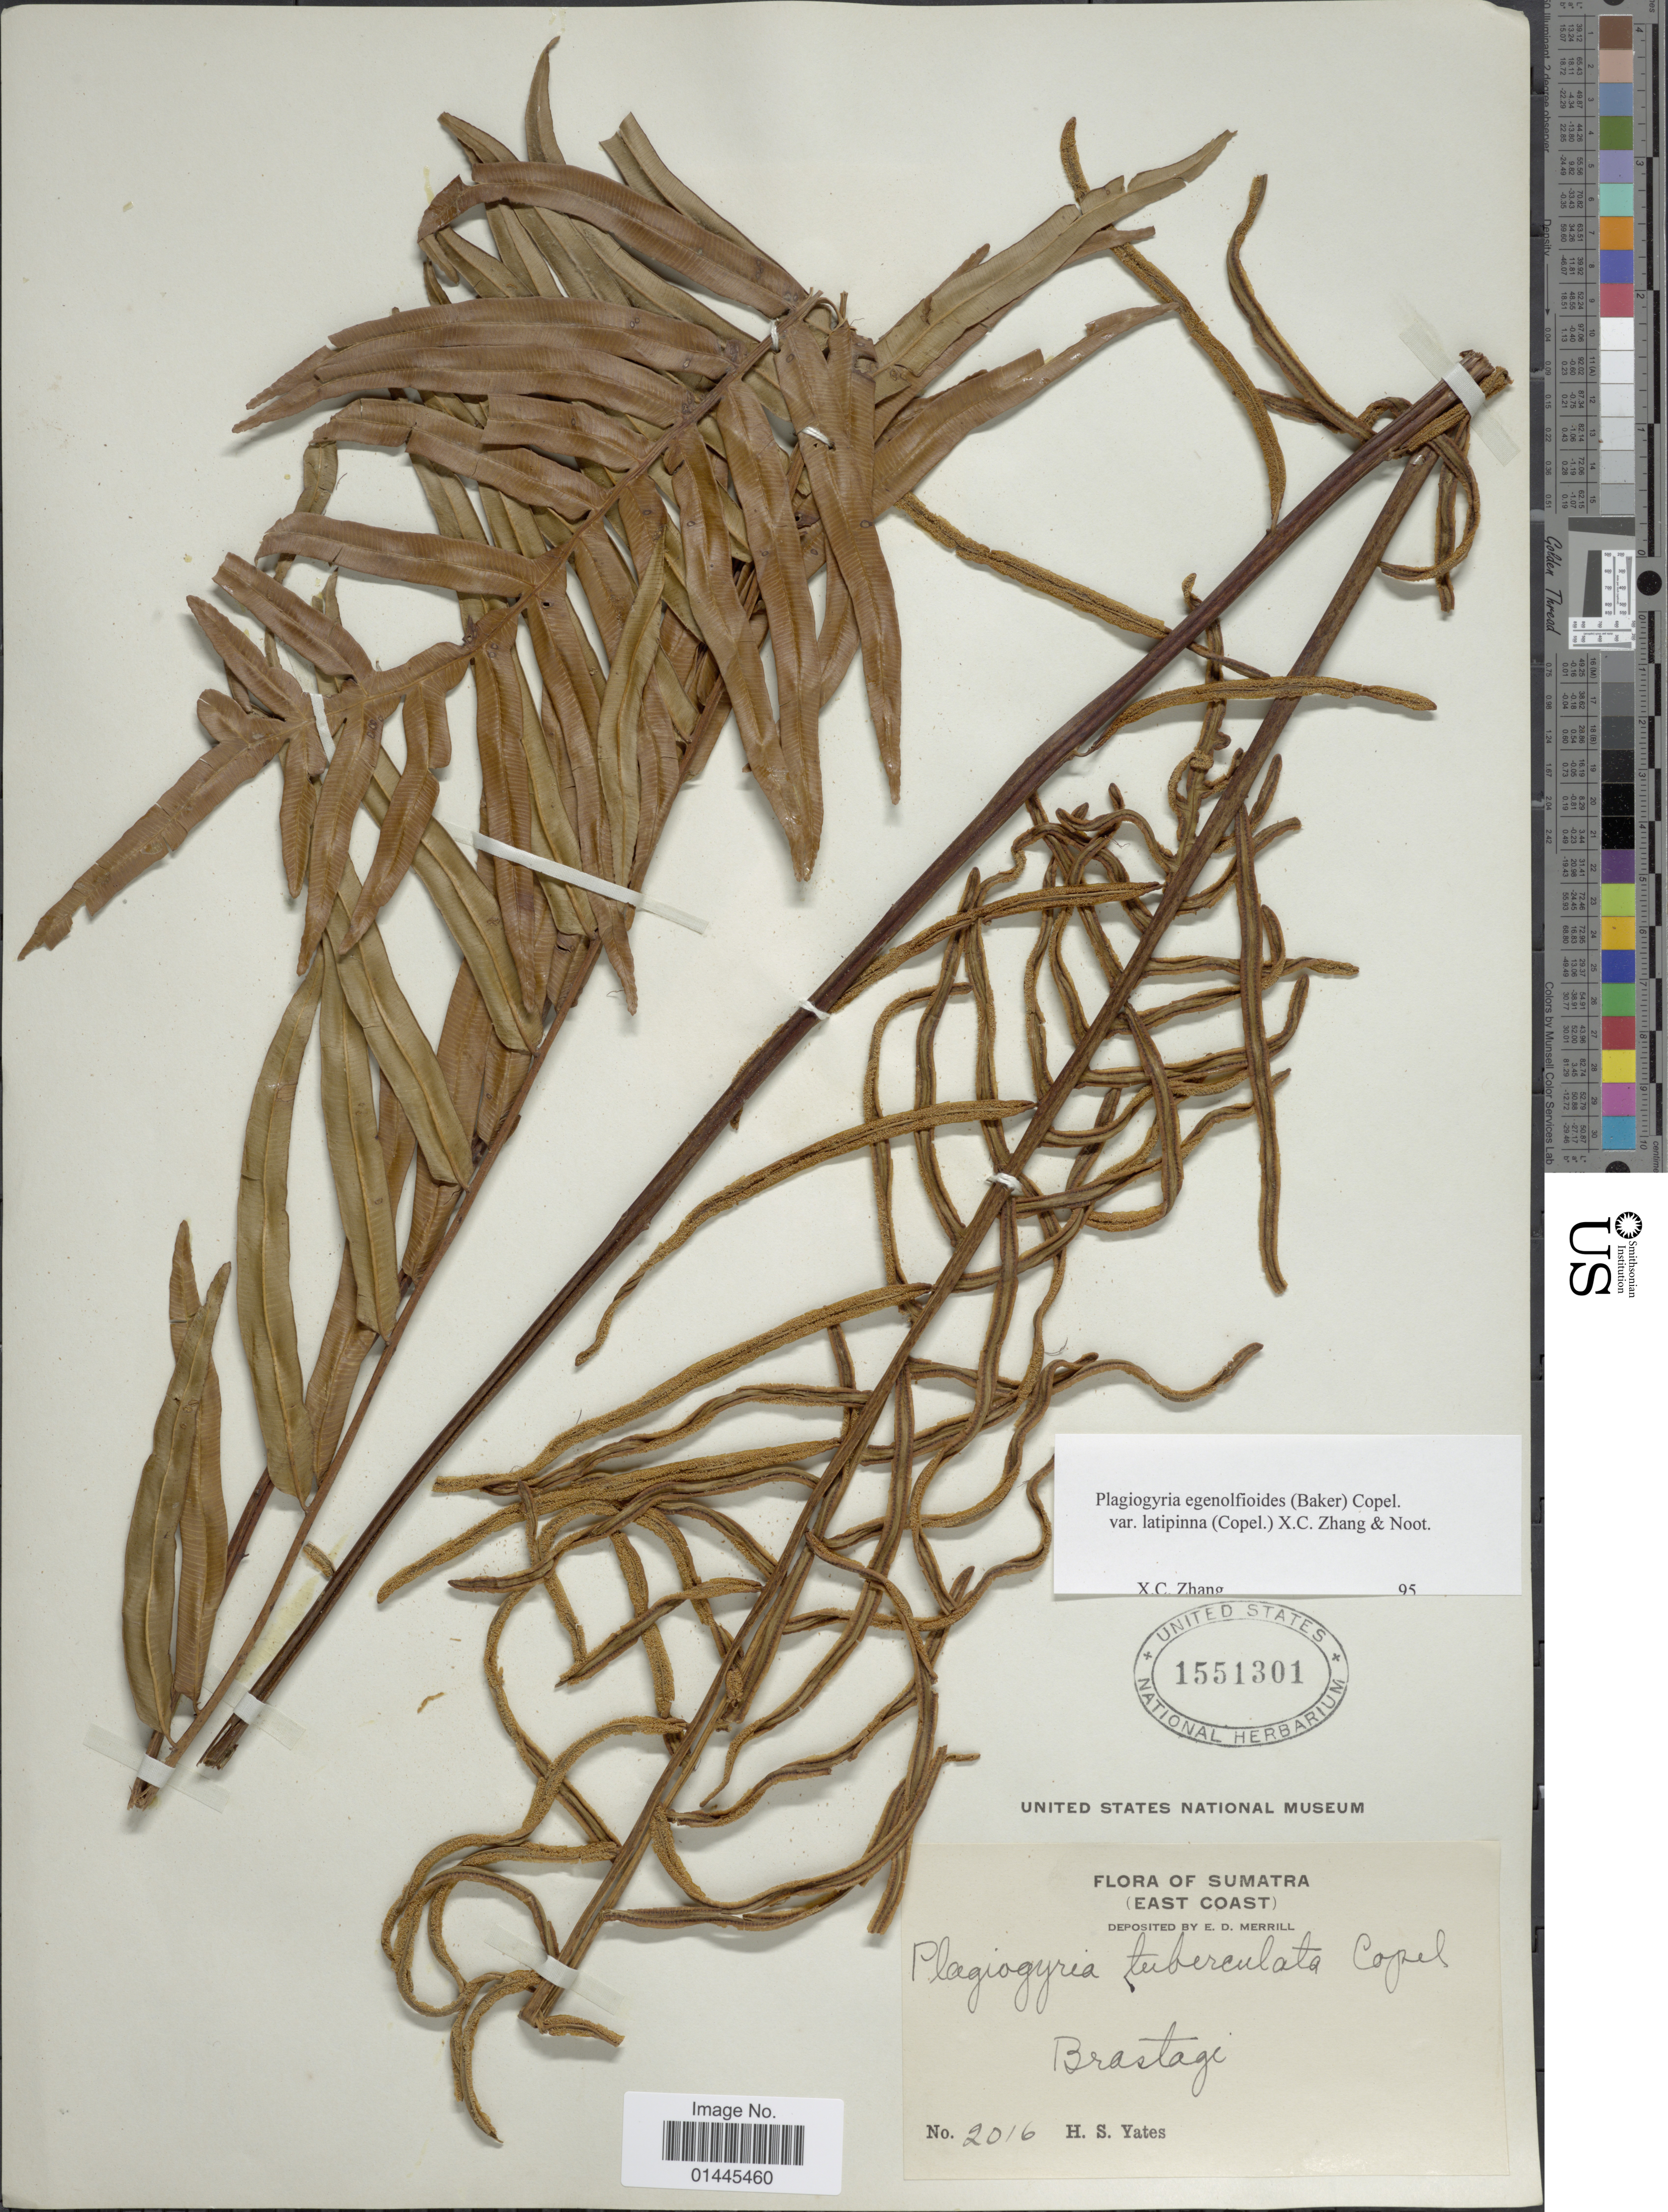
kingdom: Plantae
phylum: Tracheophyta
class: Polypodiopsida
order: Cyatheales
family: Plagiogyriaceae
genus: Plagiogyria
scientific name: Plagiogyria egenolfioides var. latipinna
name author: (Copel.) X.C. Zhang & Noot.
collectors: H. S. Yates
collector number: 2016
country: Indonesia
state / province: Sumatra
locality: (East Coast), Brastagi [interpreted].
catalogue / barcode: US 1551301